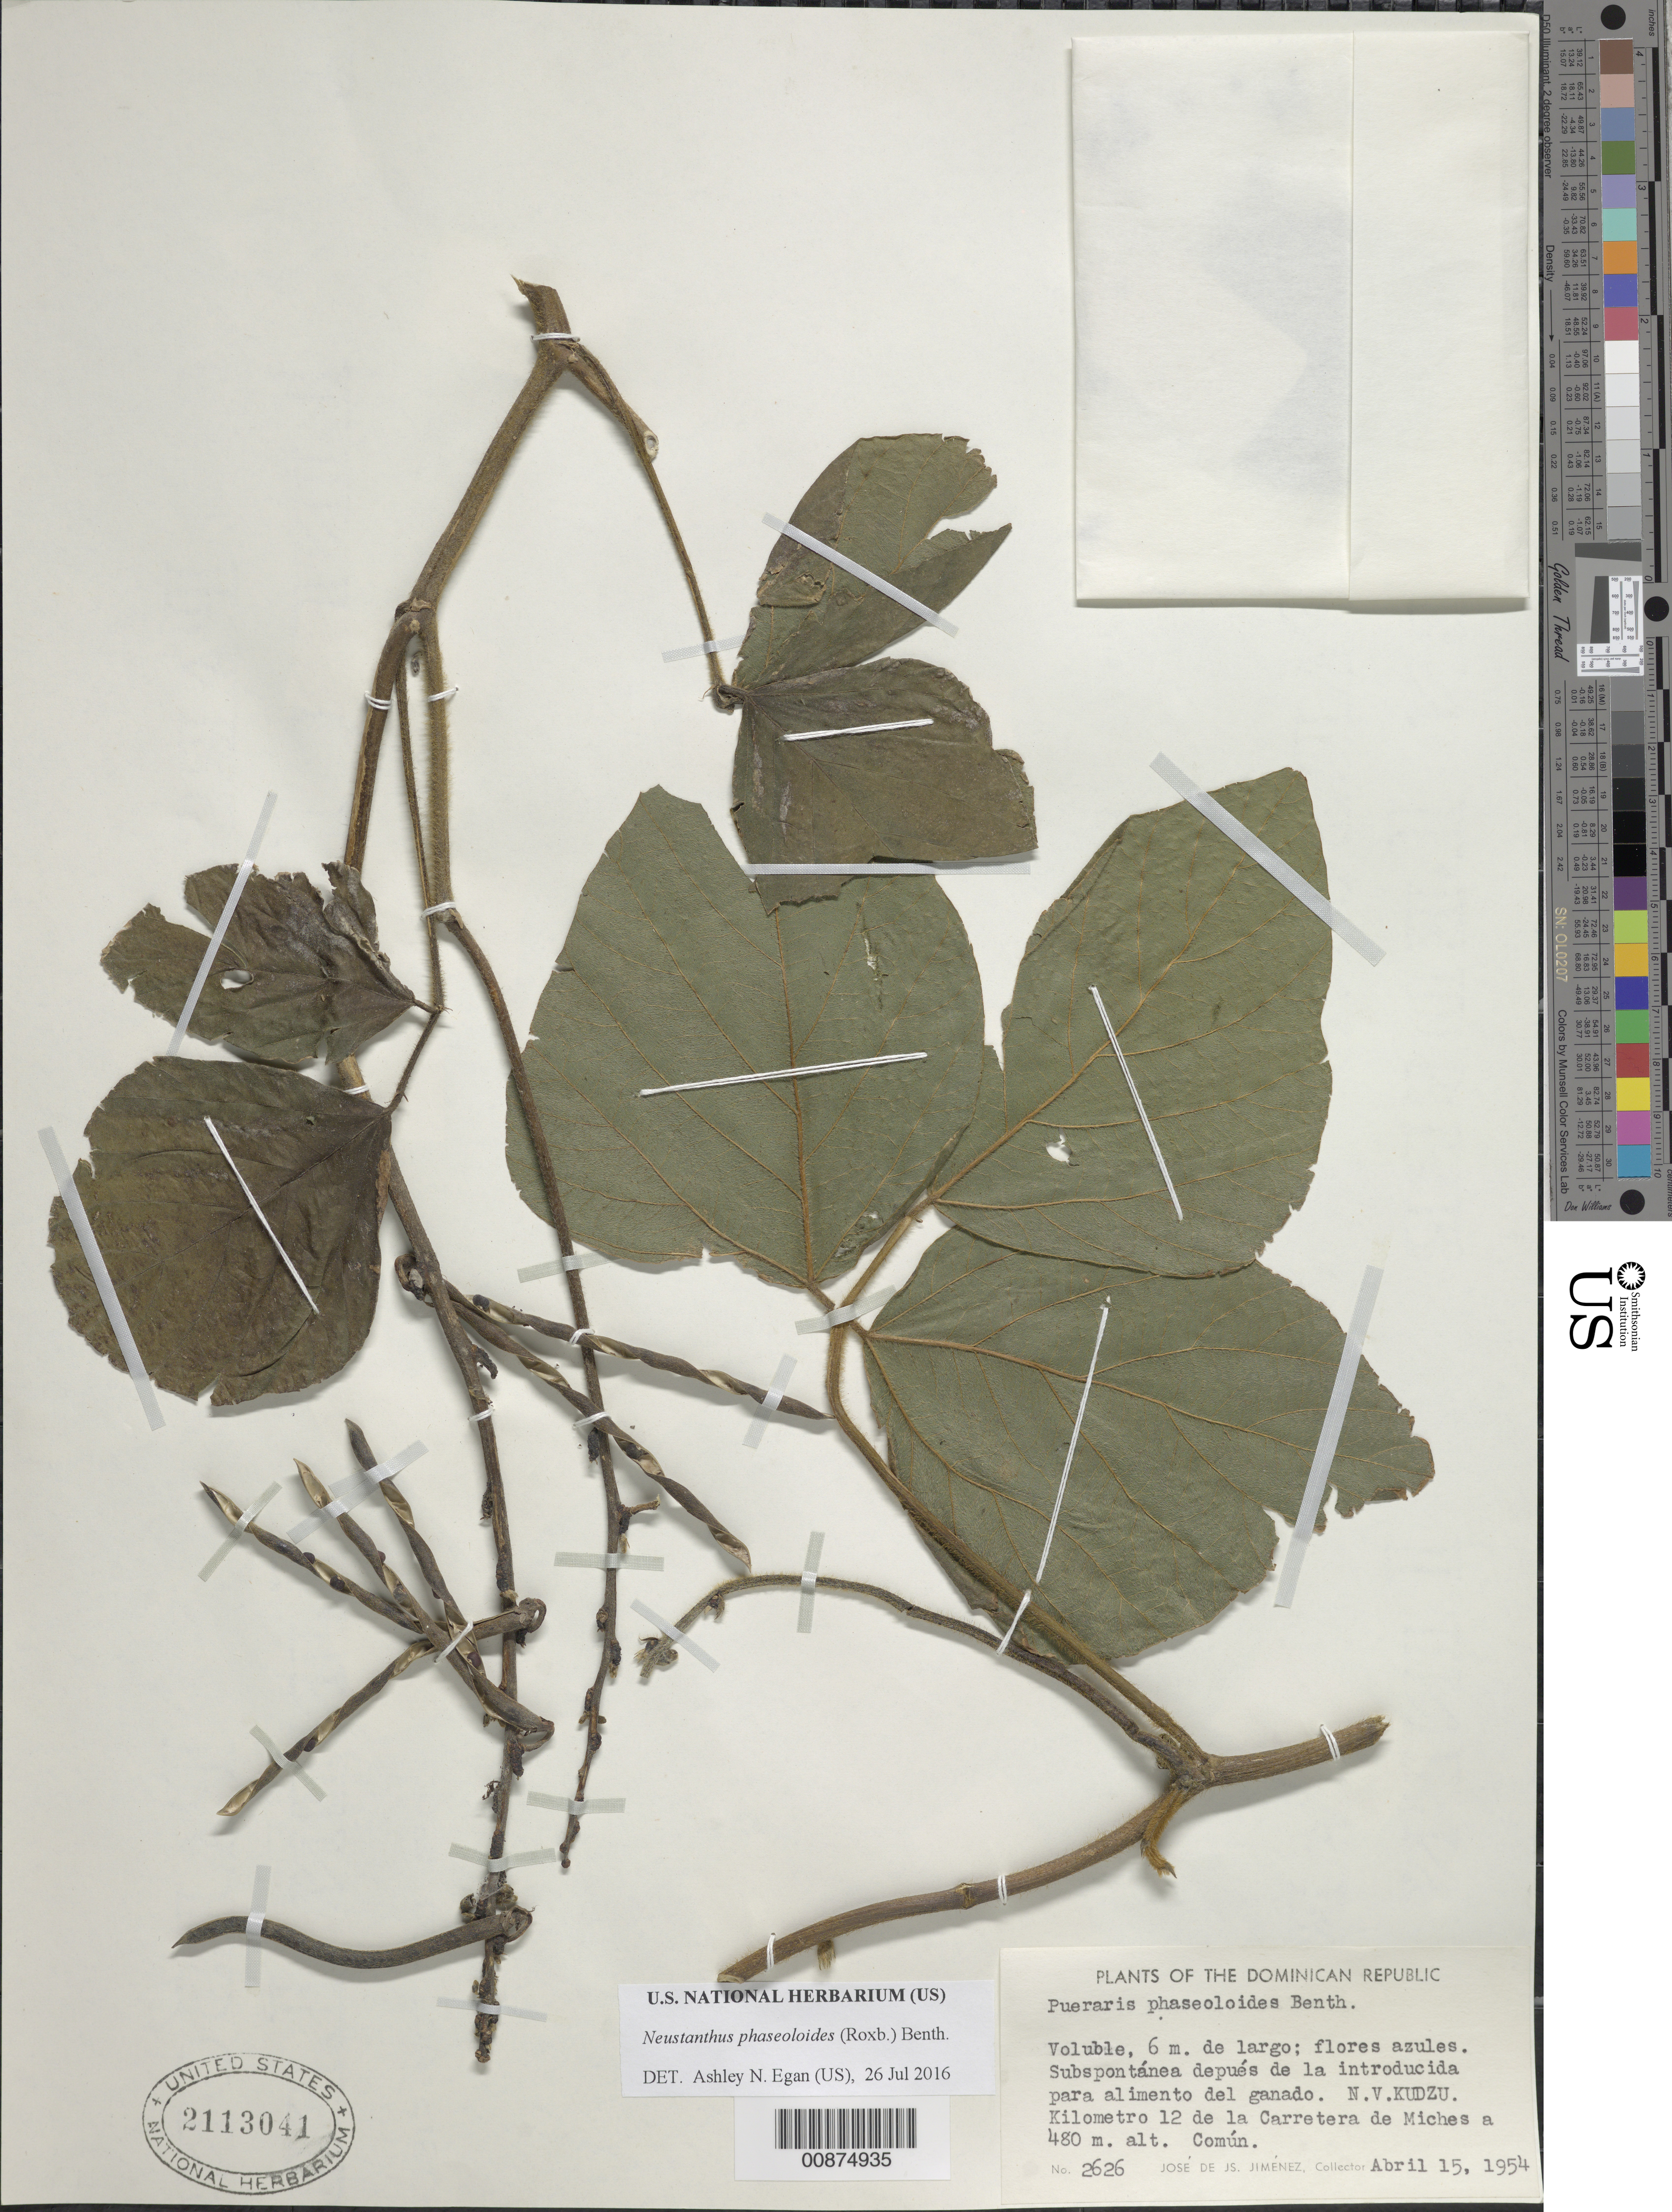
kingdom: Plantae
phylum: Tracheophyta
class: Magnoliopsida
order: Fabales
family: Fabaceae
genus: Neustanthus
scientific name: Neustanthus phaseoloides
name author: (Roxb.) Benth.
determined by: Egan, Ashley N., (US), Smithsonian Institution - National Museum of Natural History (UNITED STATES)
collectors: J. J. Jiménez Almonte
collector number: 2626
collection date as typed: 15 Apr 1954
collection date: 1954-04-15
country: Dominican Republic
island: Hispaniola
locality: Kilometro 12 de la Carretera de Miches a…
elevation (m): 480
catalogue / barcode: US 2113041